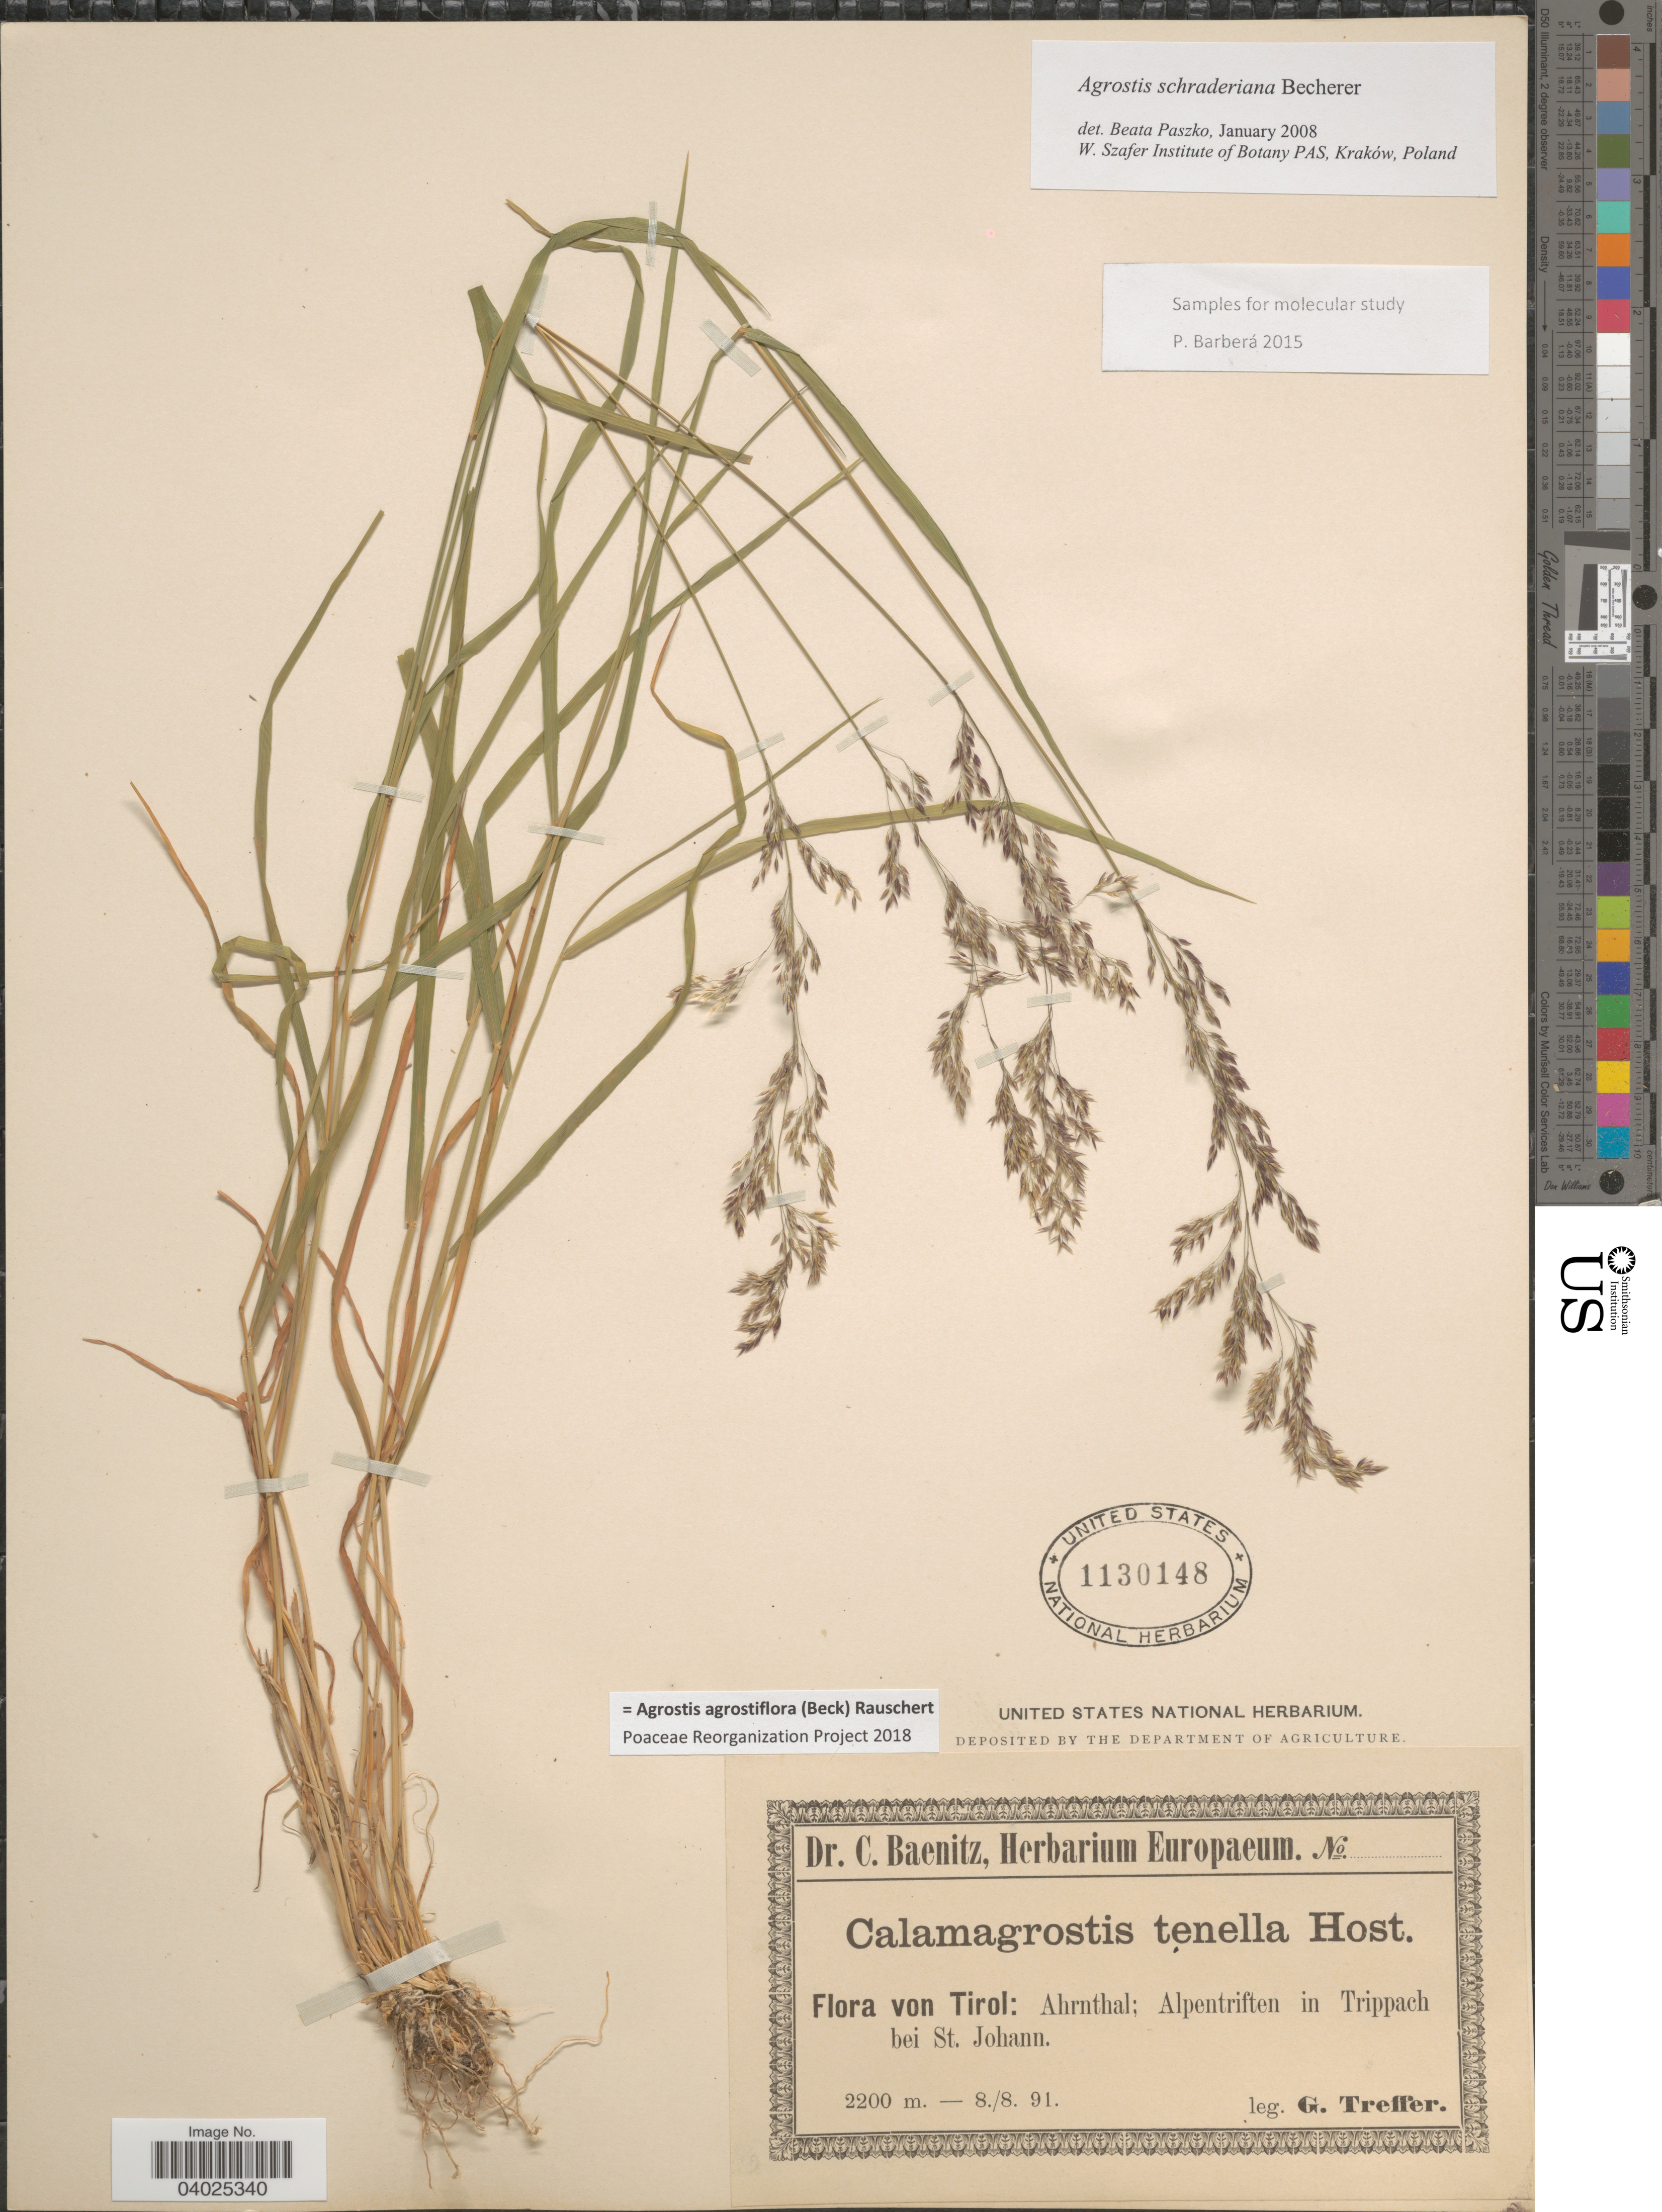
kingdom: Plantae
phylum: Tracheophyta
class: Liliopsida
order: Poales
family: Poaceae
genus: Agrostis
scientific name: Agrostis agrostiflora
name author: (Beck) Rauschert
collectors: G. Treffer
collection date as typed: Transcribed d/m/y: 8/8/91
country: Austria / Italy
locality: Tirol: Ahrnthal; Alpentriften in Trippach bei St. Johann.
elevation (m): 2200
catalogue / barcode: US 1130148